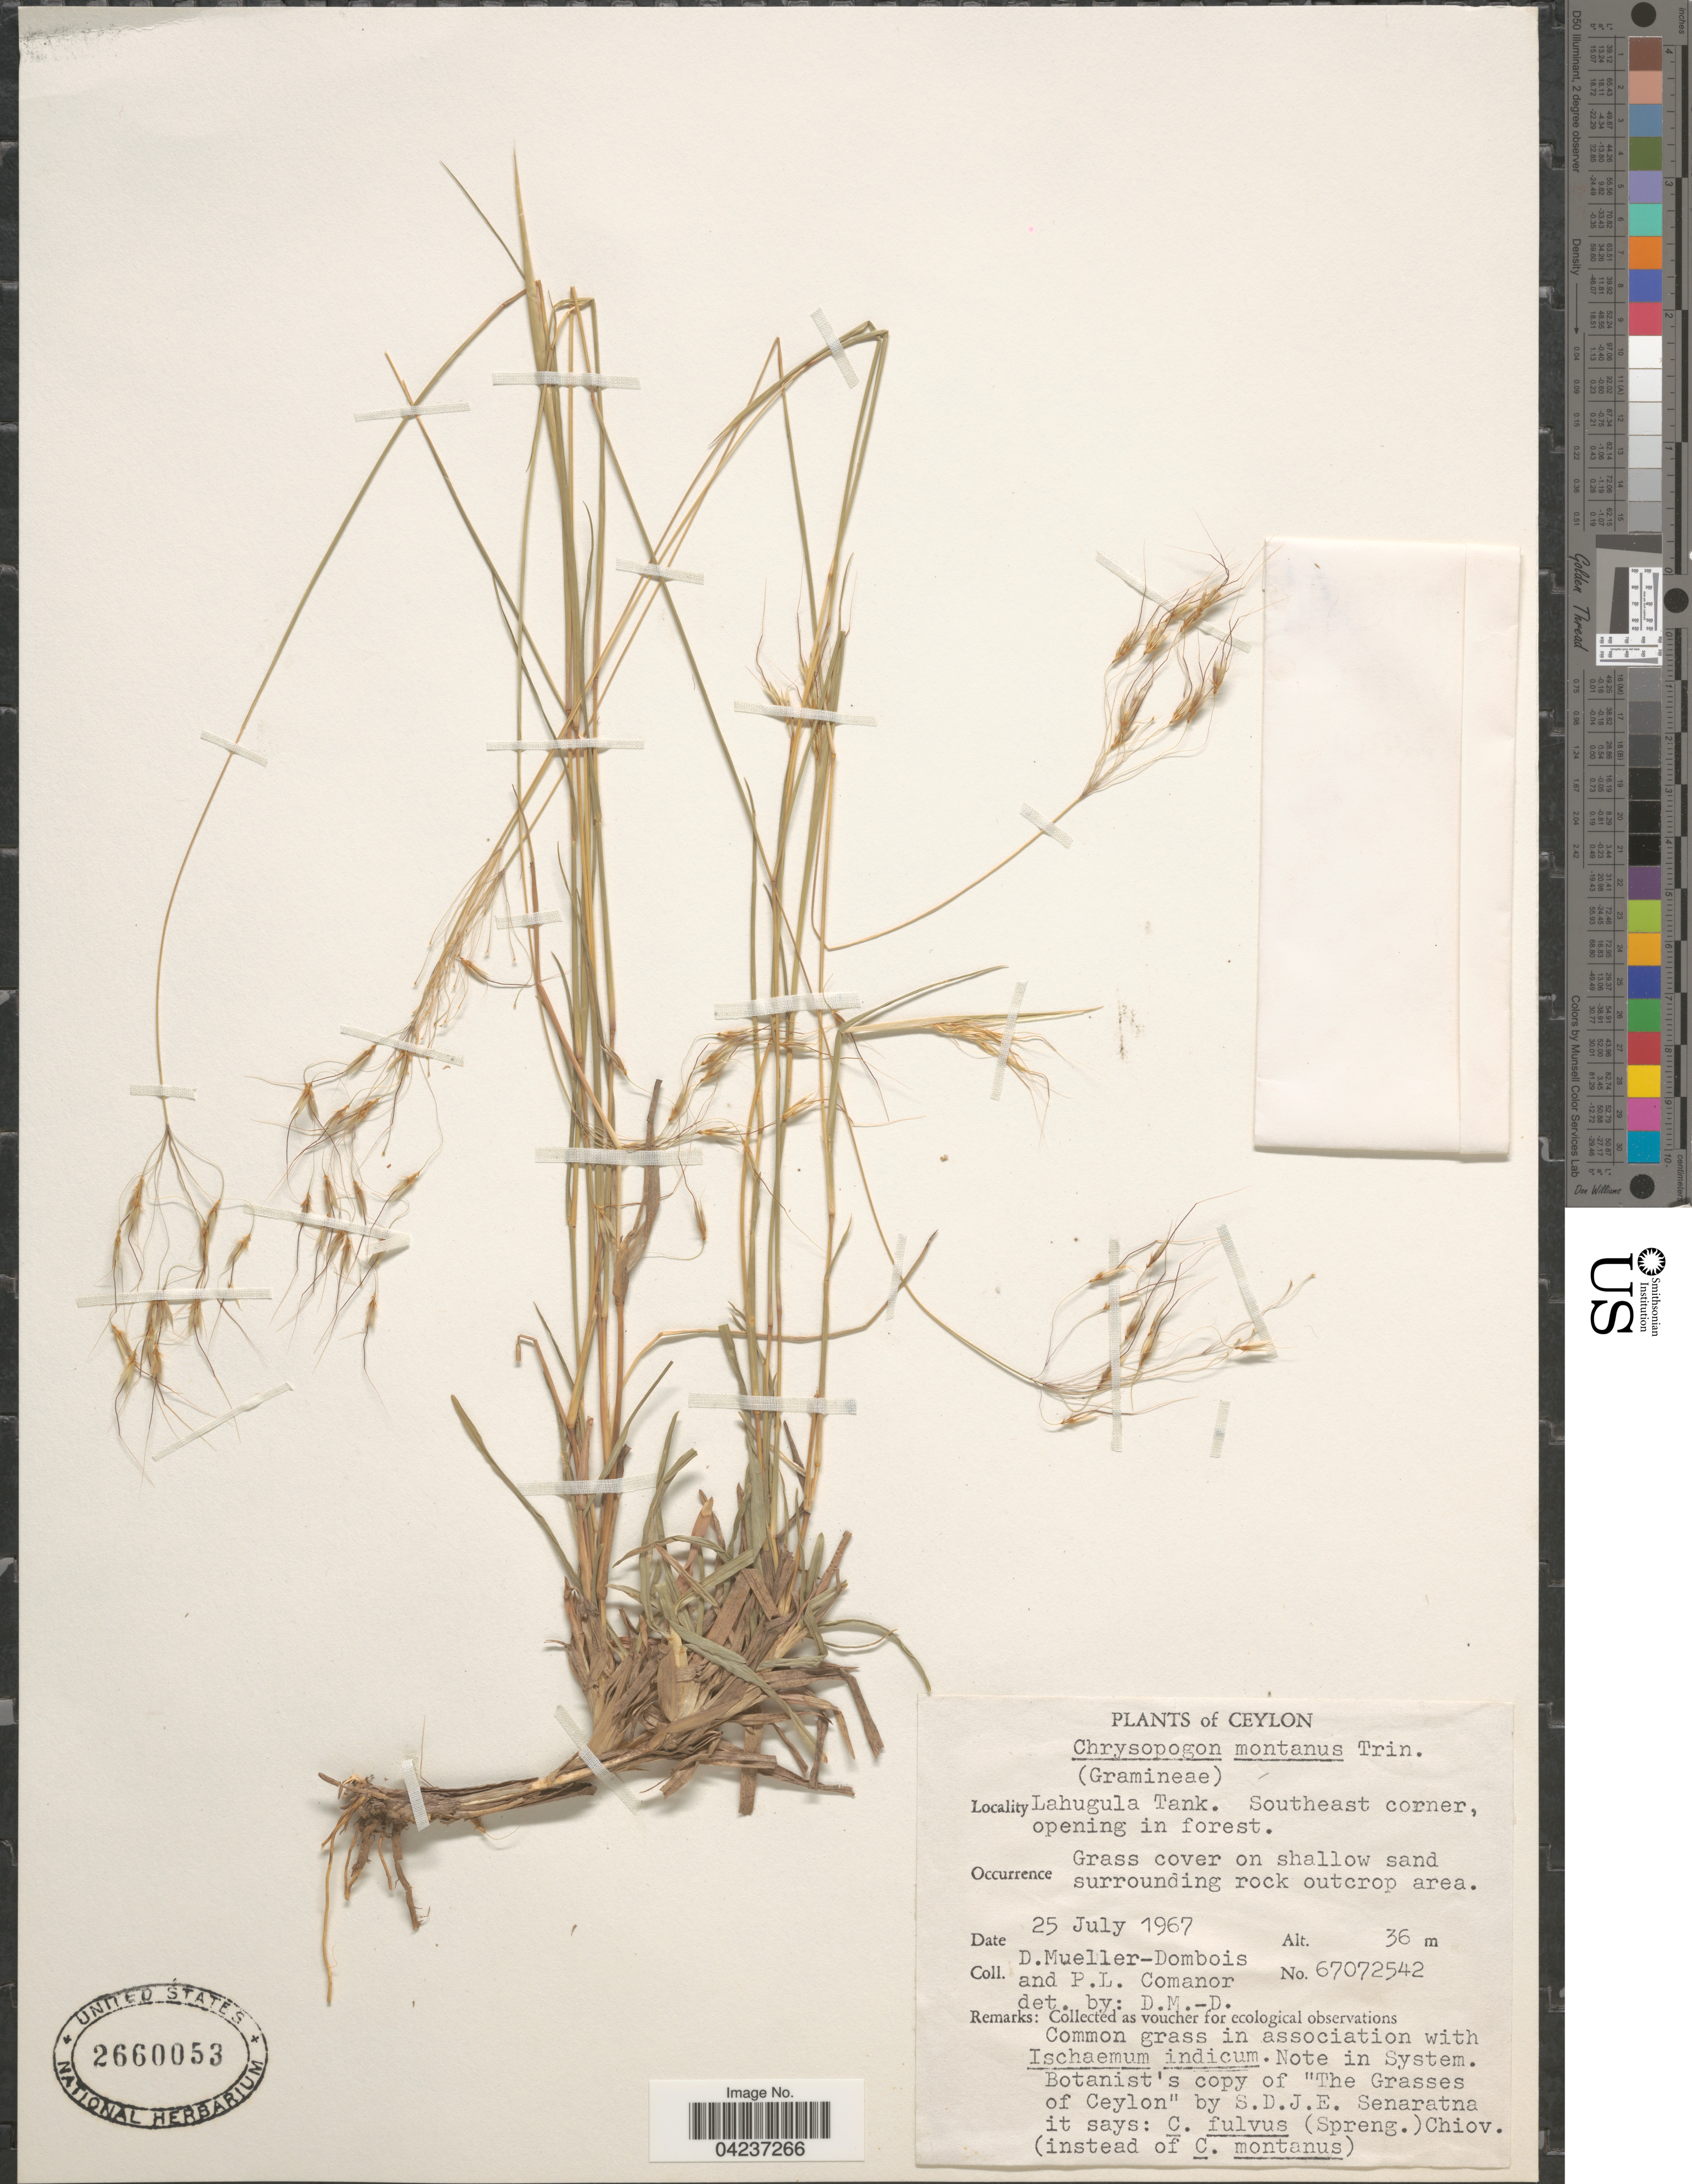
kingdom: Plantae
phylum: Tracheophyta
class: Liliopsida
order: Poales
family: Poaceae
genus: Chrysopogon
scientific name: Chrysopogon fulvus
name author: (Spreng.) Chiov.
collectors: D. Mueller-Dombois & P. Comanor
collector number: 67072542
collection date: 1967-07-25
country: Sri Lanka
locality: Ceylon. Lahugula Tank. Southeast corner, opening in forest. On shallow sand surrounding rock outcrop area.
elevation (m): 36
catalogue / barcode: US 2660053